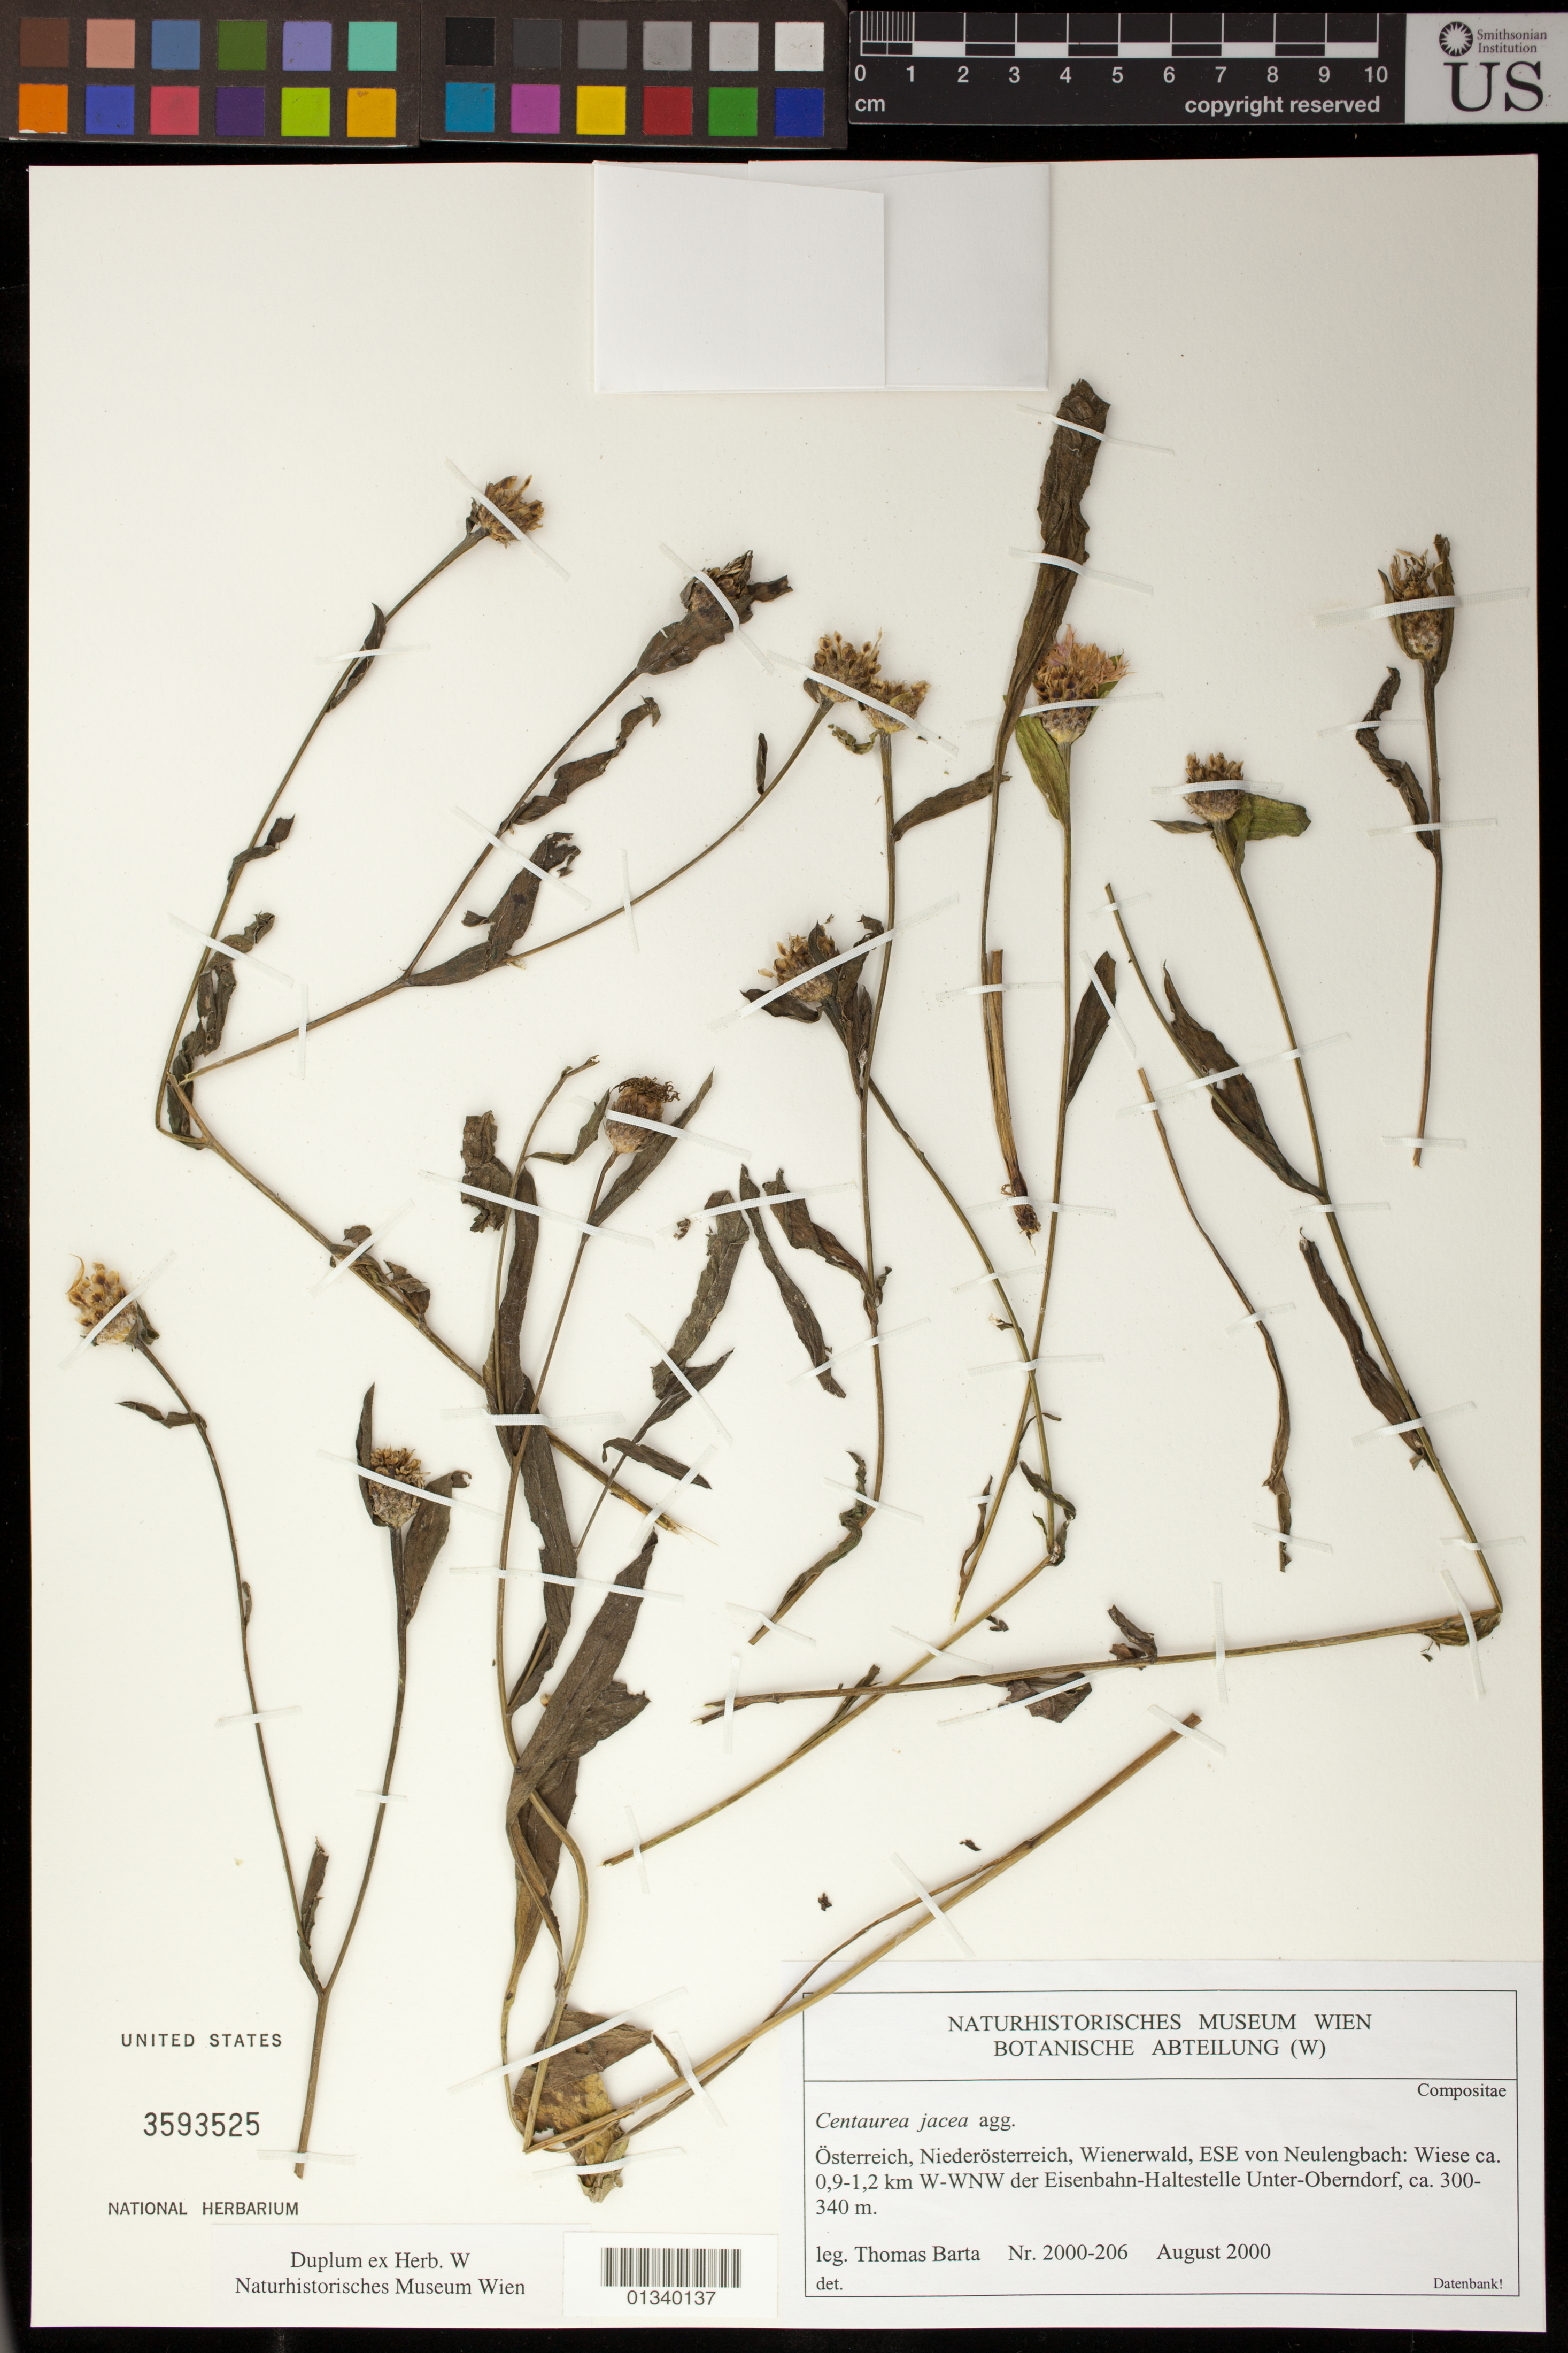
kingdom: Plantae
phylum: Tracheophyta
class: Magnoliopsida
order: Asterales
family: Asteraceae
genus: Centaurea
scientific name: Centaurea jacea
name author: L.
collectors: T. Barta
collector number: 2000-206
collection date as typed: August 2000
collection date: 2000-08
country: Austria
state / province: Niederosterreich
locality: Wienerwald, ESE von Neulengback: Wiese ca 0.9-1.2 km W-WNW der Eisenbahn-Haltestelle Unter-Oberndorf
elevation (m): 300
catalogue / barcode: US 3593525